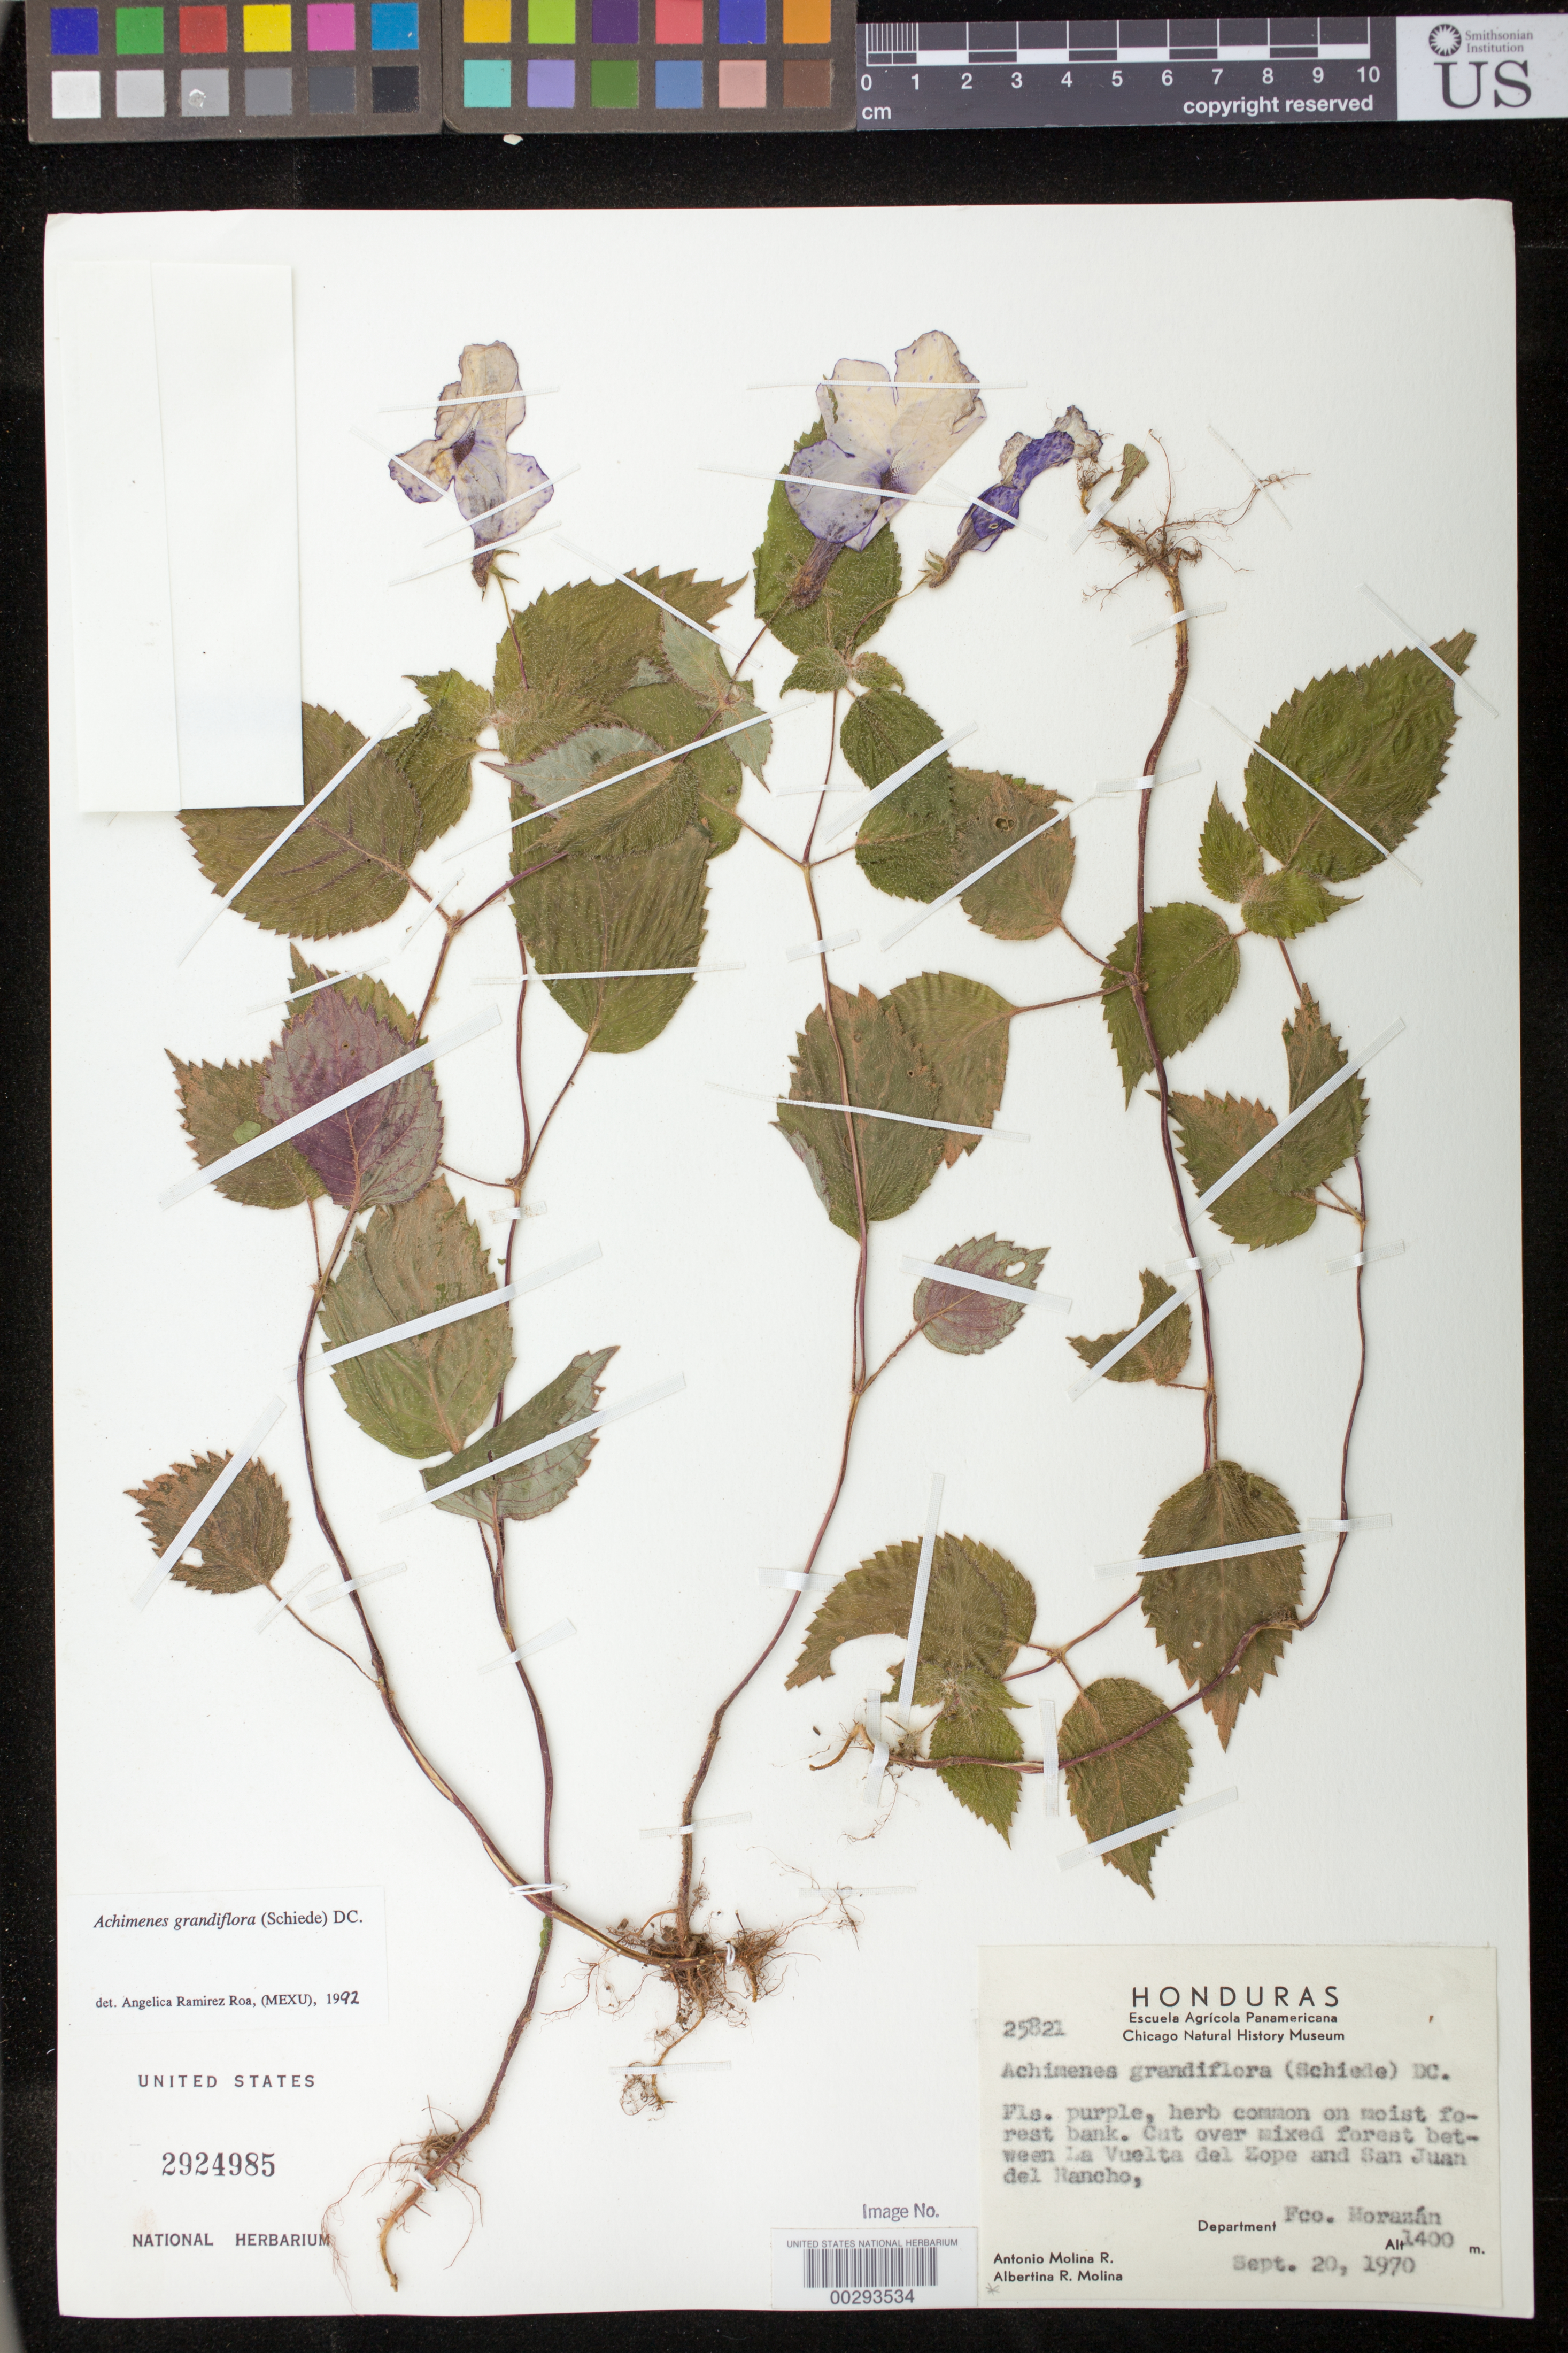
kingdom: Plantae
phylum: Tracheophyta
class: Magnoliopsida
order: Lamiales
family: Gesneriaceae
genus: Achimenes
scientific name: Achimenes grandiflora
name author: (Schiede) DC.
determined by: Skog, Laurence E.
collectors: A. Molina R. & A. R. Molina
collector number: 25821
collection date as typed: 20 Sep 1970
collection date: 1970-09-20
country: Honduras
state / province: Fco. Morazán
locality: Between La Vuelta del Zope and San Juan del Rancho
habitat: Common on moist forest bank, cut over mixed forest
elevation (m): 1400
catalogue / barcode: US 2924985